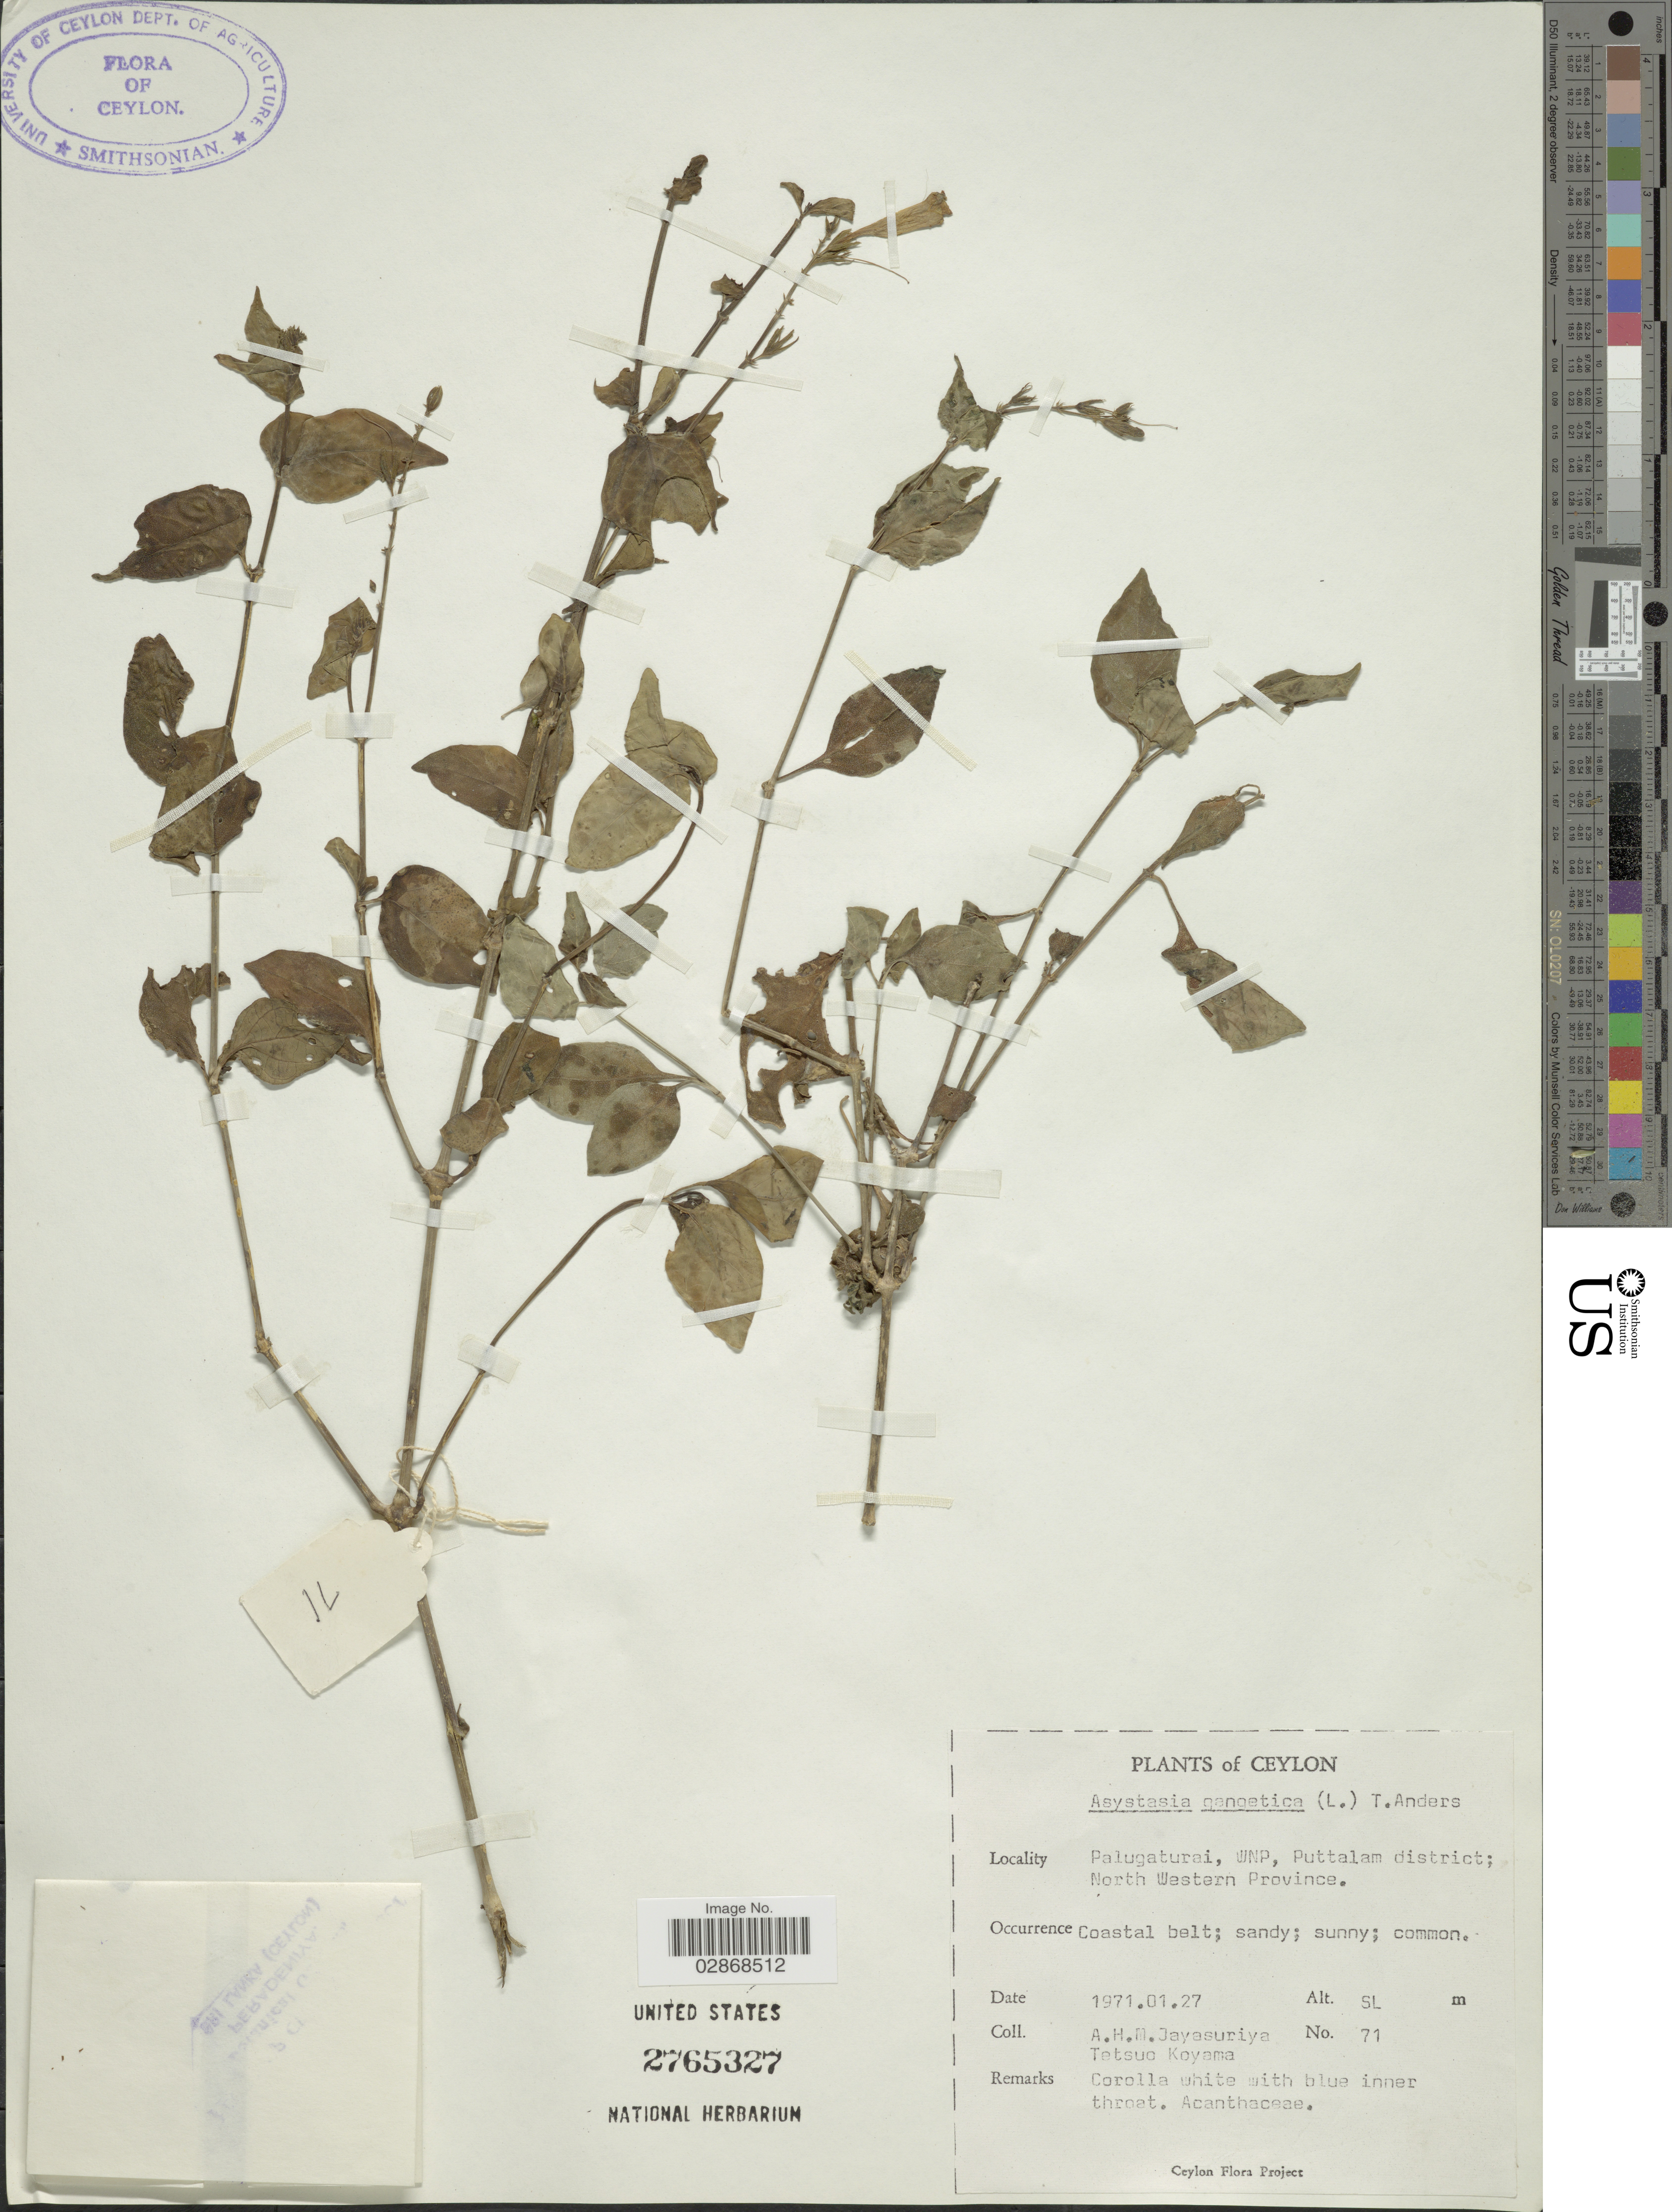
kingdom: Plantae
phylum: Tracheophyta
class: Magnoliopsida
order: Lamiales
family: Acanthaceae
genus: Asystasia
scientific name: Asystasia gangetica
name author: (L.) T. Anderson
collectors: A. H. Jayasuriya & T. Koyama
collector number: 71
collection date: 1971-01-27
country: Sri Lanka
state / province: North Western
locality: Ceylon. Palugaturai, WNP, Puttalam district.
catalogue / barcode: US 2765327